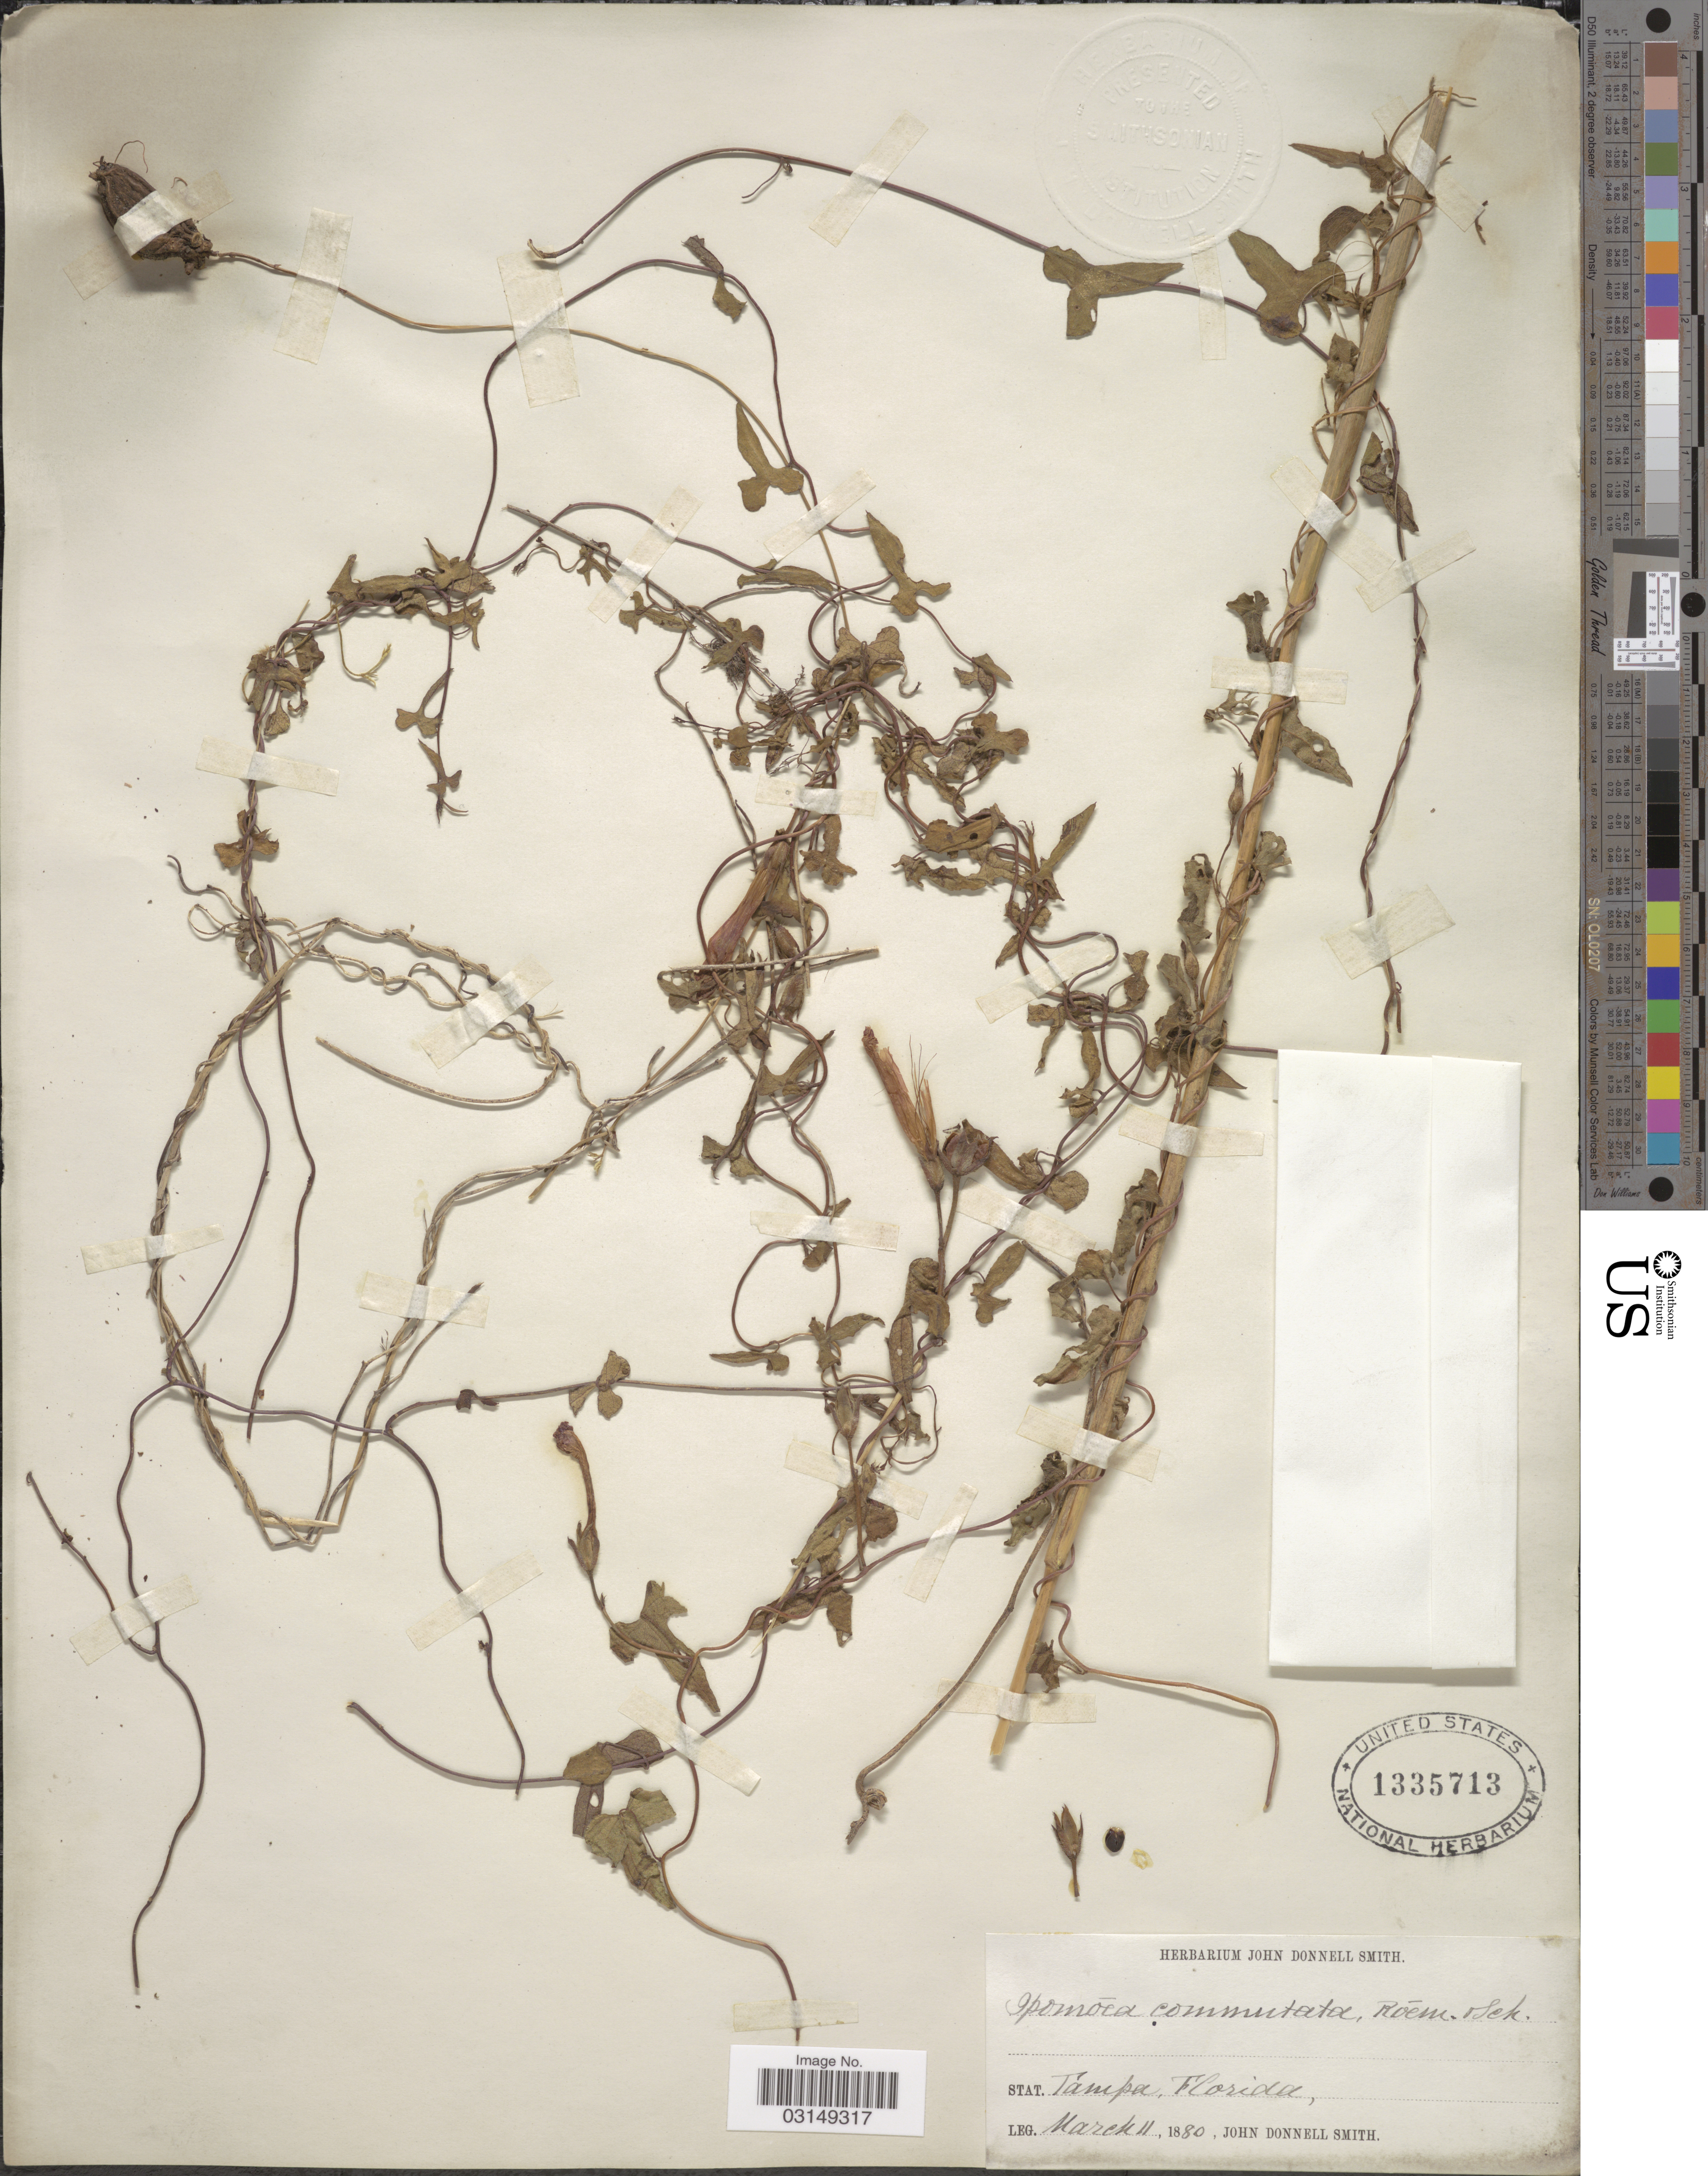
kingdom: Plantae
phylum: Tracheophyta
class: Magnoliopsida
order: Solanales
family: Convolvulaceae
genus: Ipomoea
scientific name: Ipomoea trichocarpa var. trichocarpa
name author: Elliott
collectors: J. Donnell Smith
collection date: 1880-03-11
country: United States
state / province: Florida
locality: Stat. Tampa.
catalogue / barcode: US 1335713